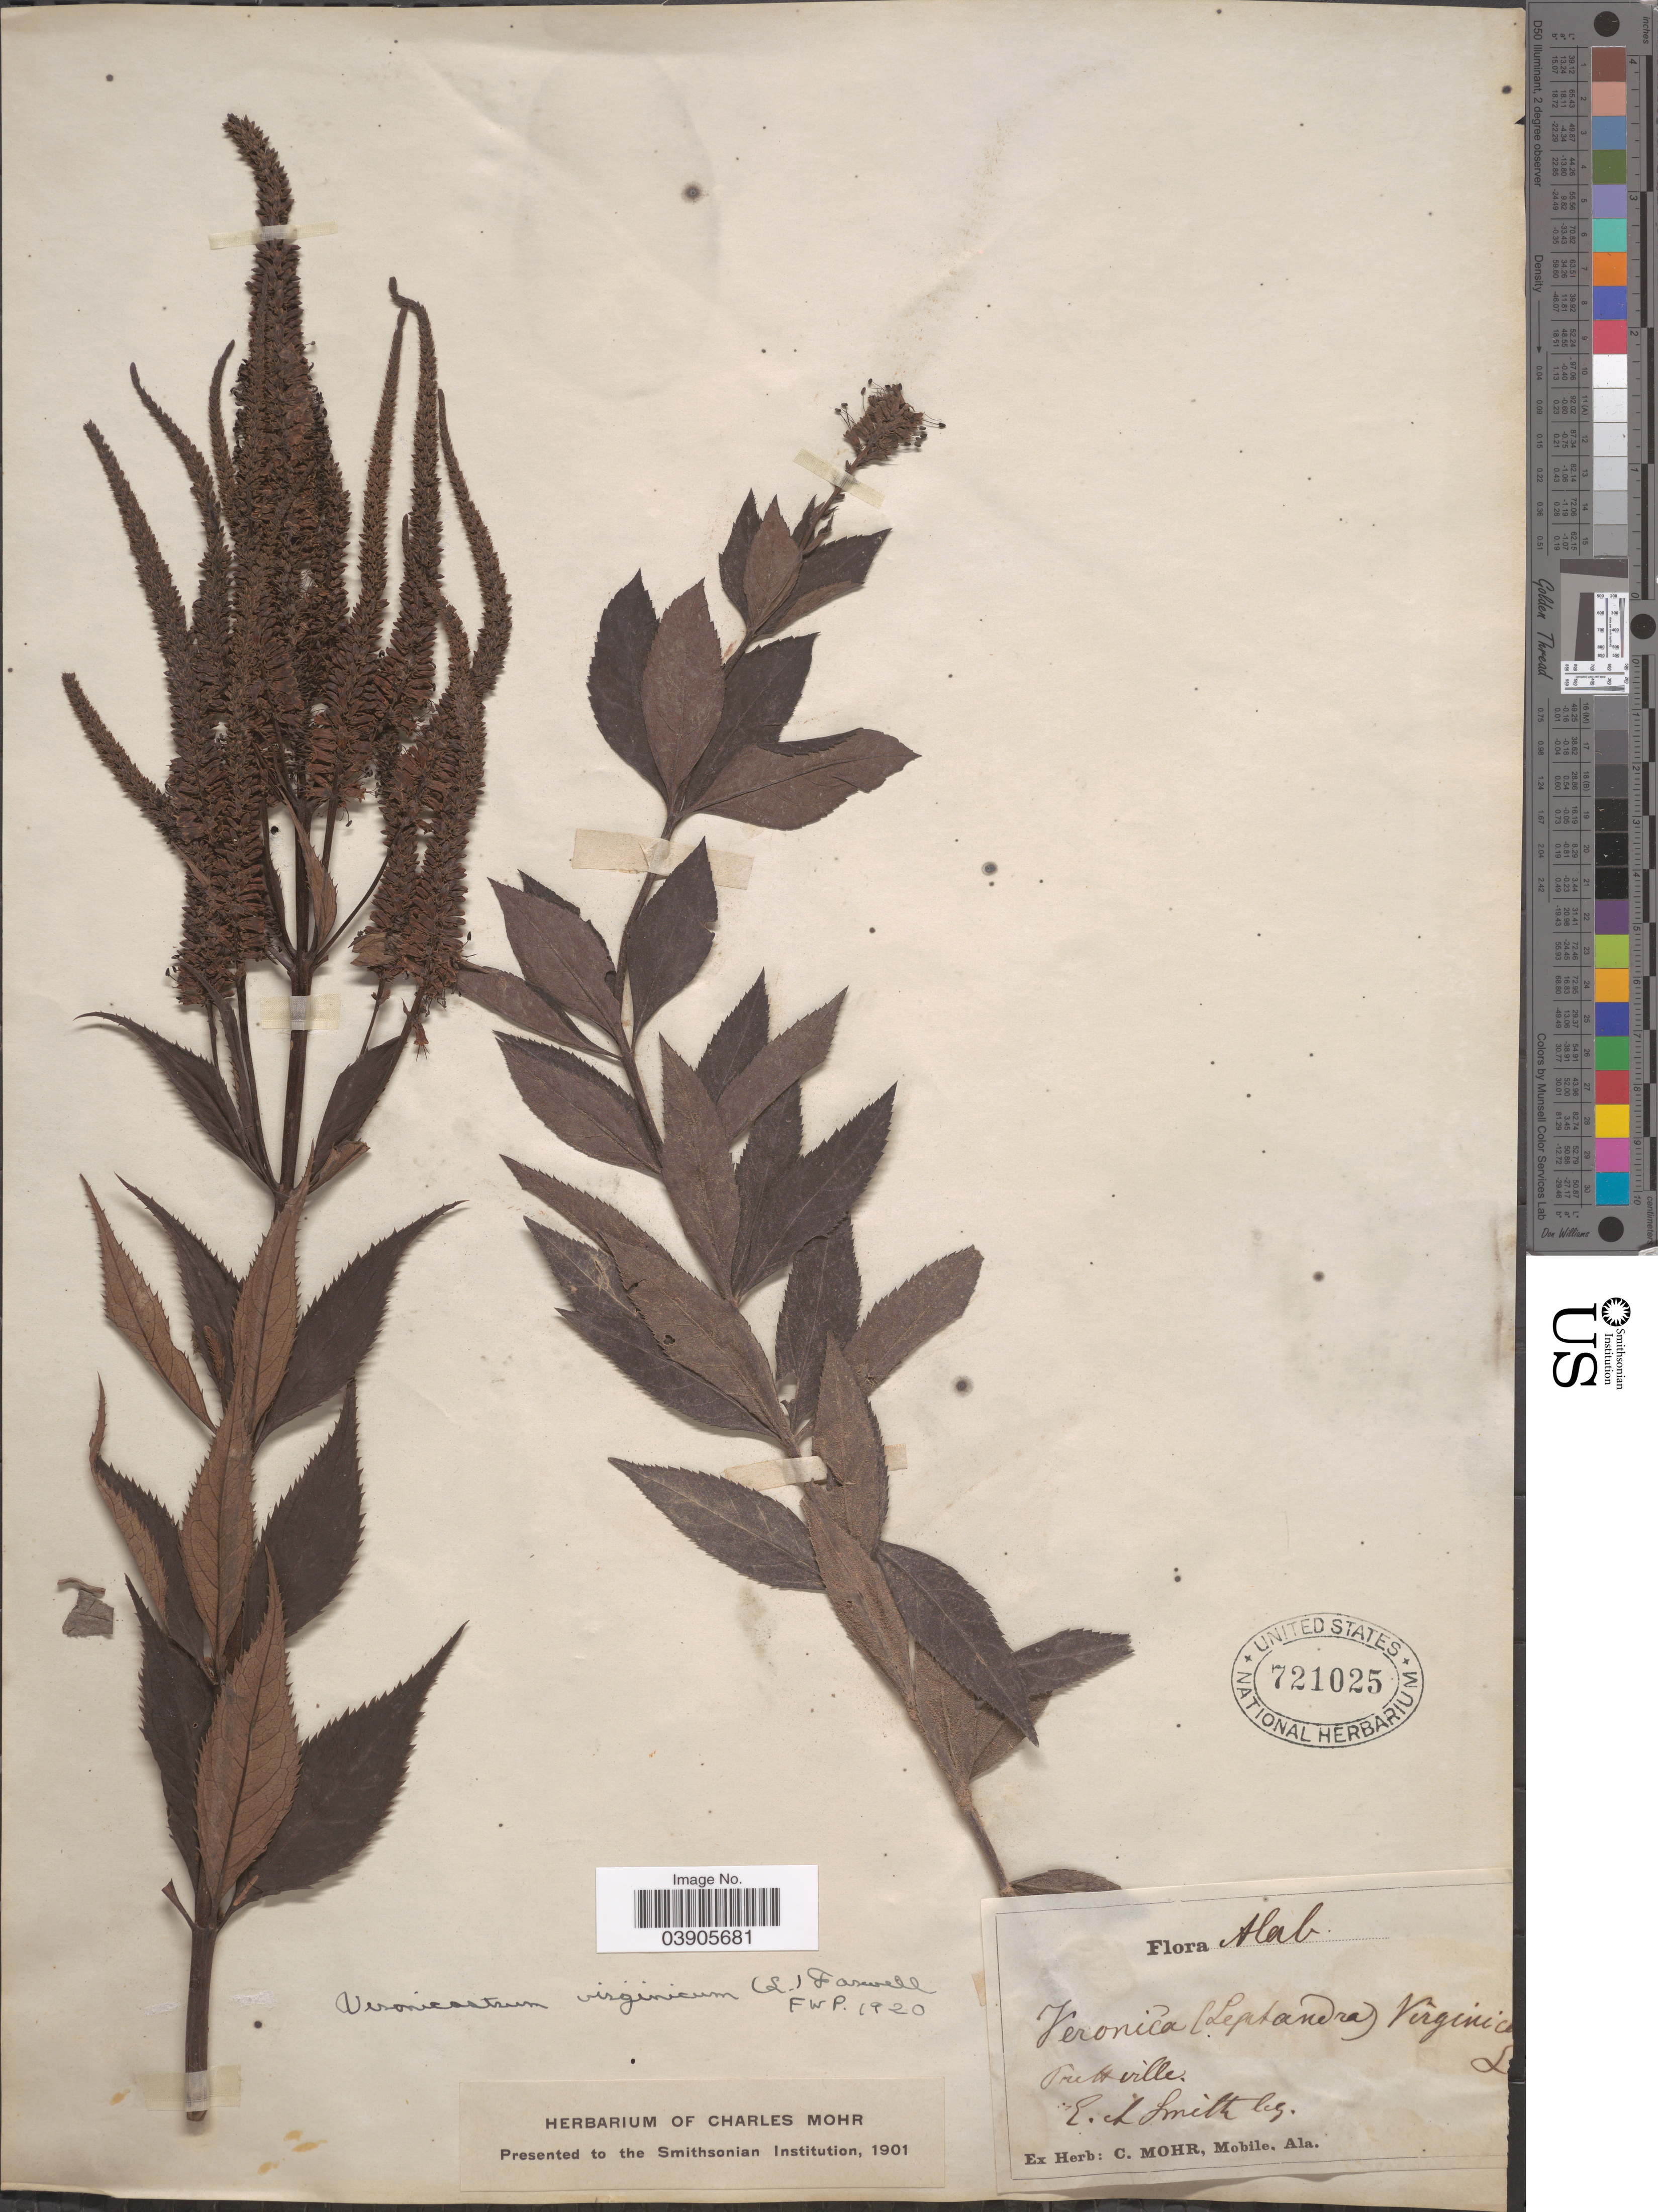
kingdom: Plantae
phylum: Tracheophyta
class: Magnoliopsida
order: Lamiales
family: Plantaginaceae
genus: Veronicastrum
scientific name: Veronicastrum virginicum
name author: (L.) Farw.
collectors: E. A. Smith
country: United States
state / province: Alabama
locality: Prattville.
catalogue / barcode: US 721025